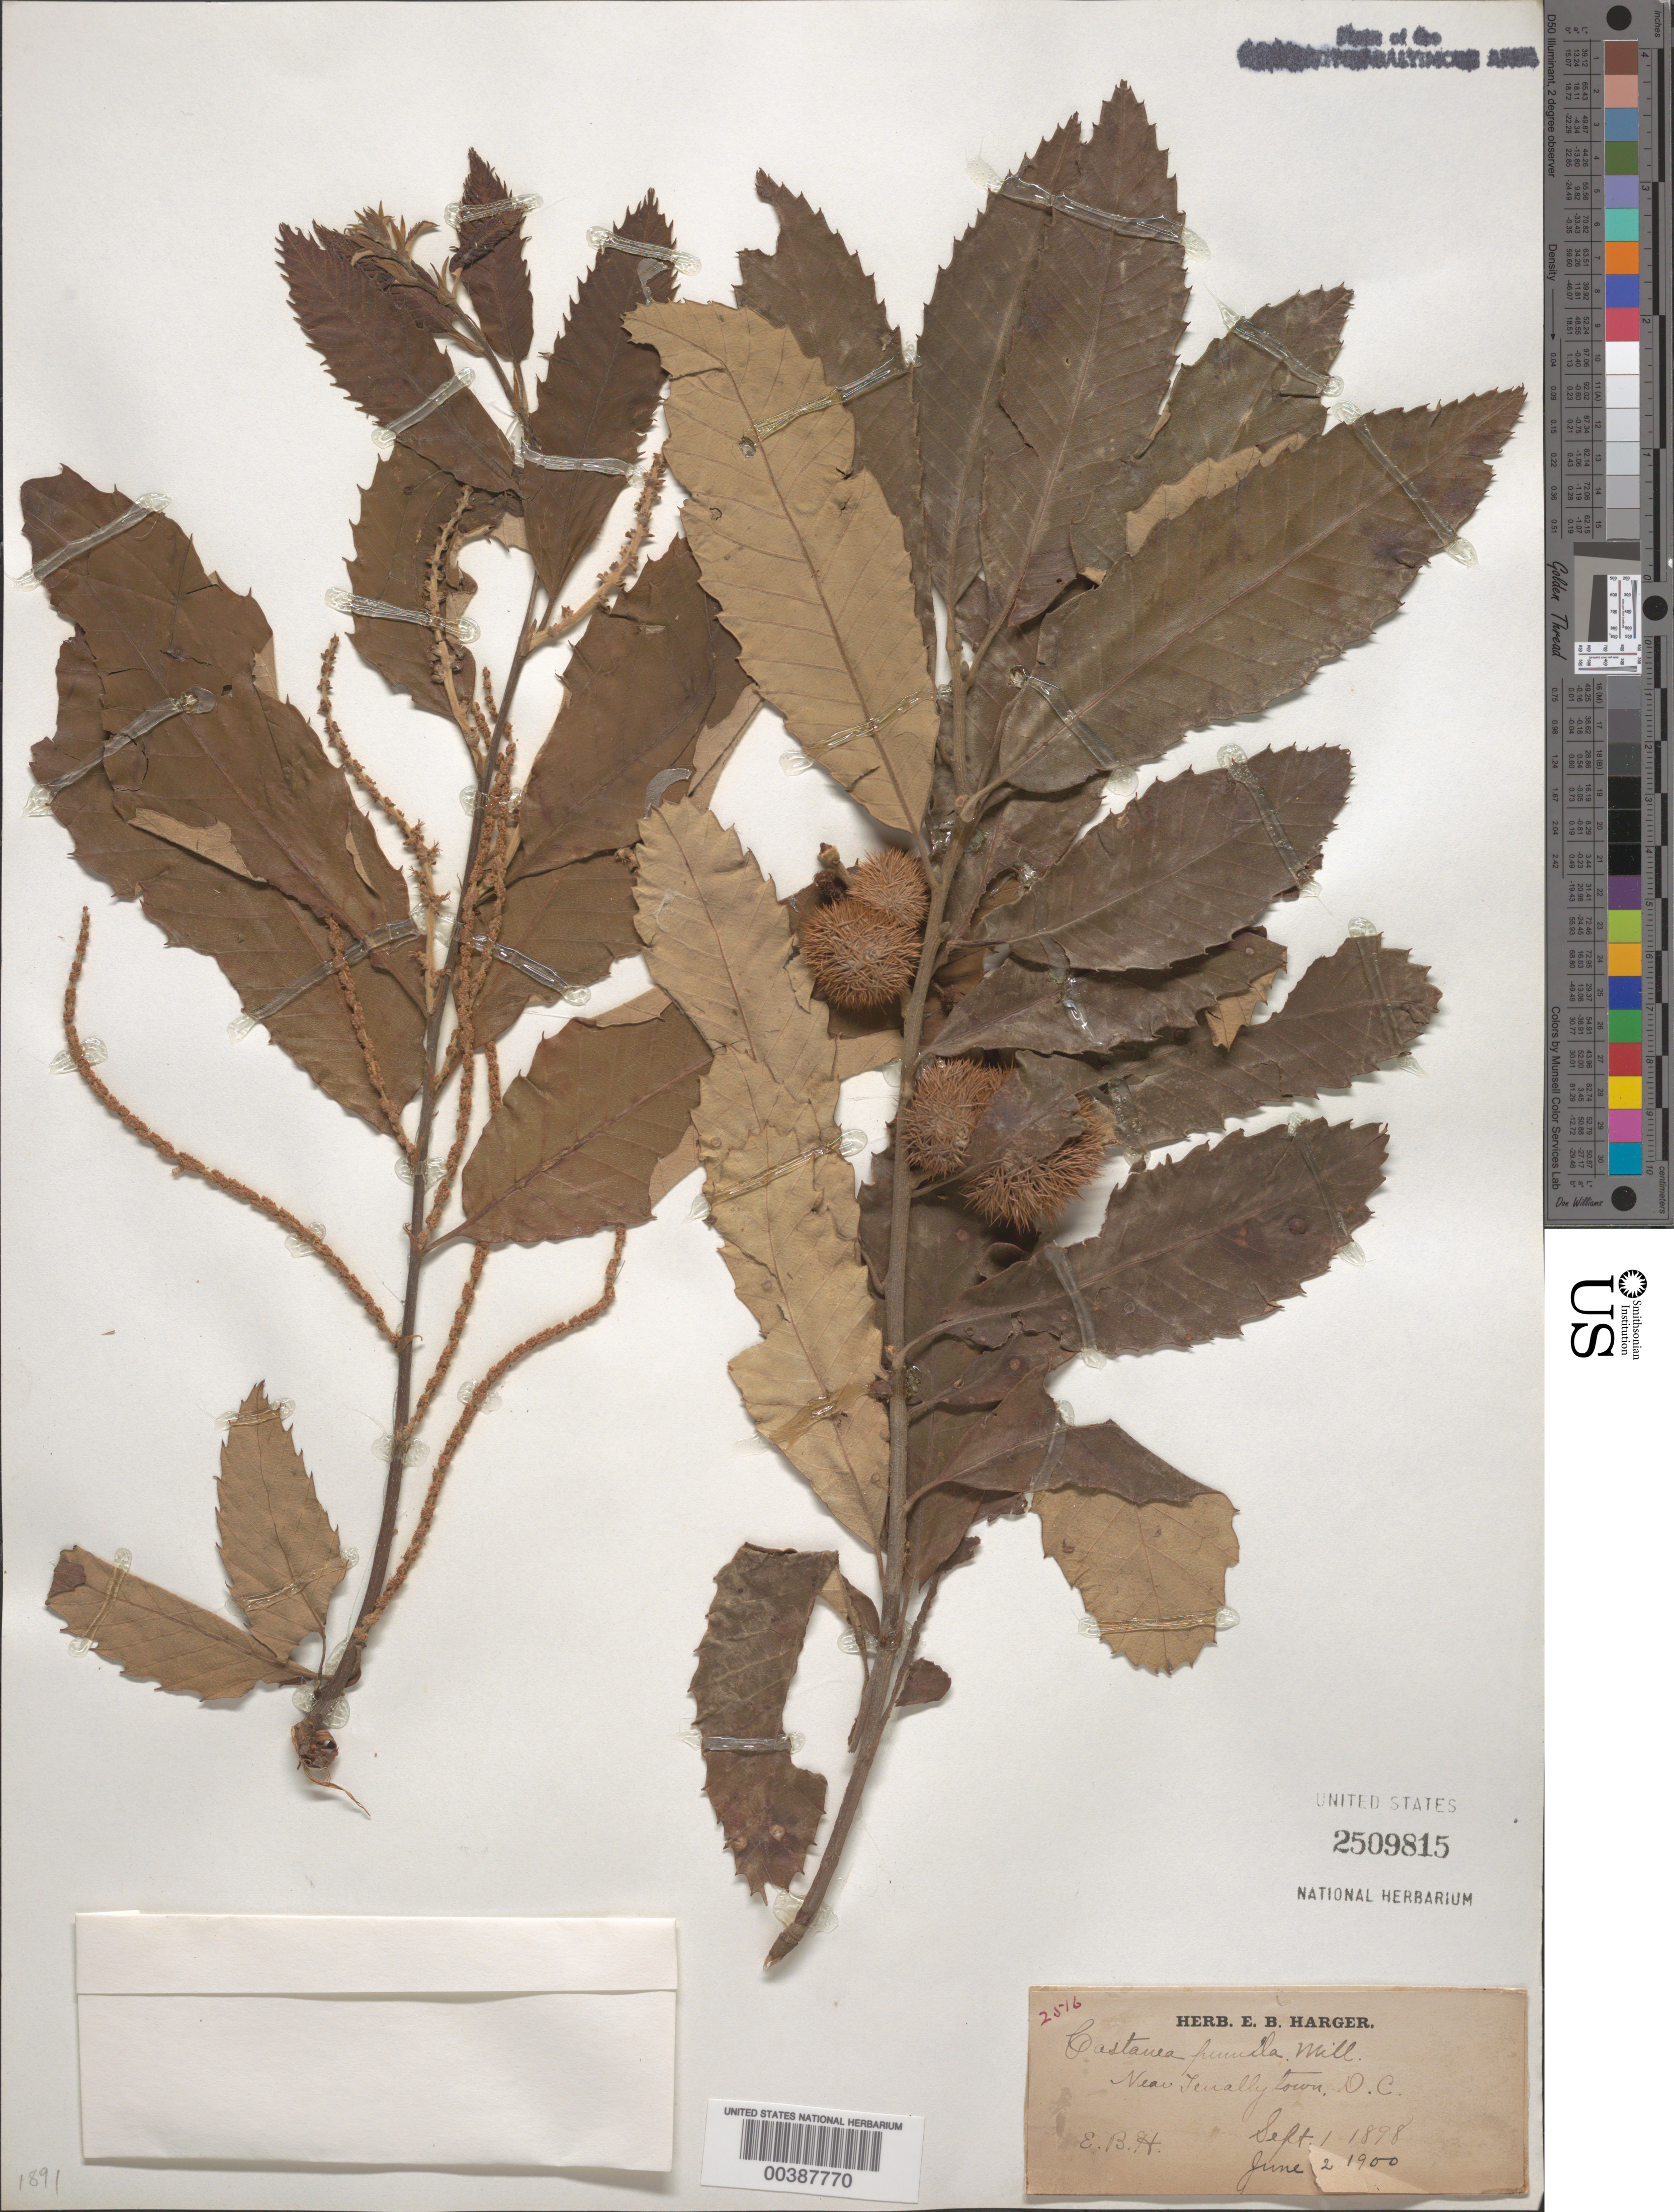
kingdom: Plantae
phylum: Tracheophyta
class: Magnoliopsida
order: Fagales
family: Fagaceae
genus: Castanea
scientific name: Castanea pumila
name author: (L.) Mill.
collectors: E. B. Harger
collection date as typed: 01 Sep 1898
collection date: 1898-09-01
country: United States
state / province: District of Columbia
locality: Tenleytown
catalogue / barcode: US 2509815